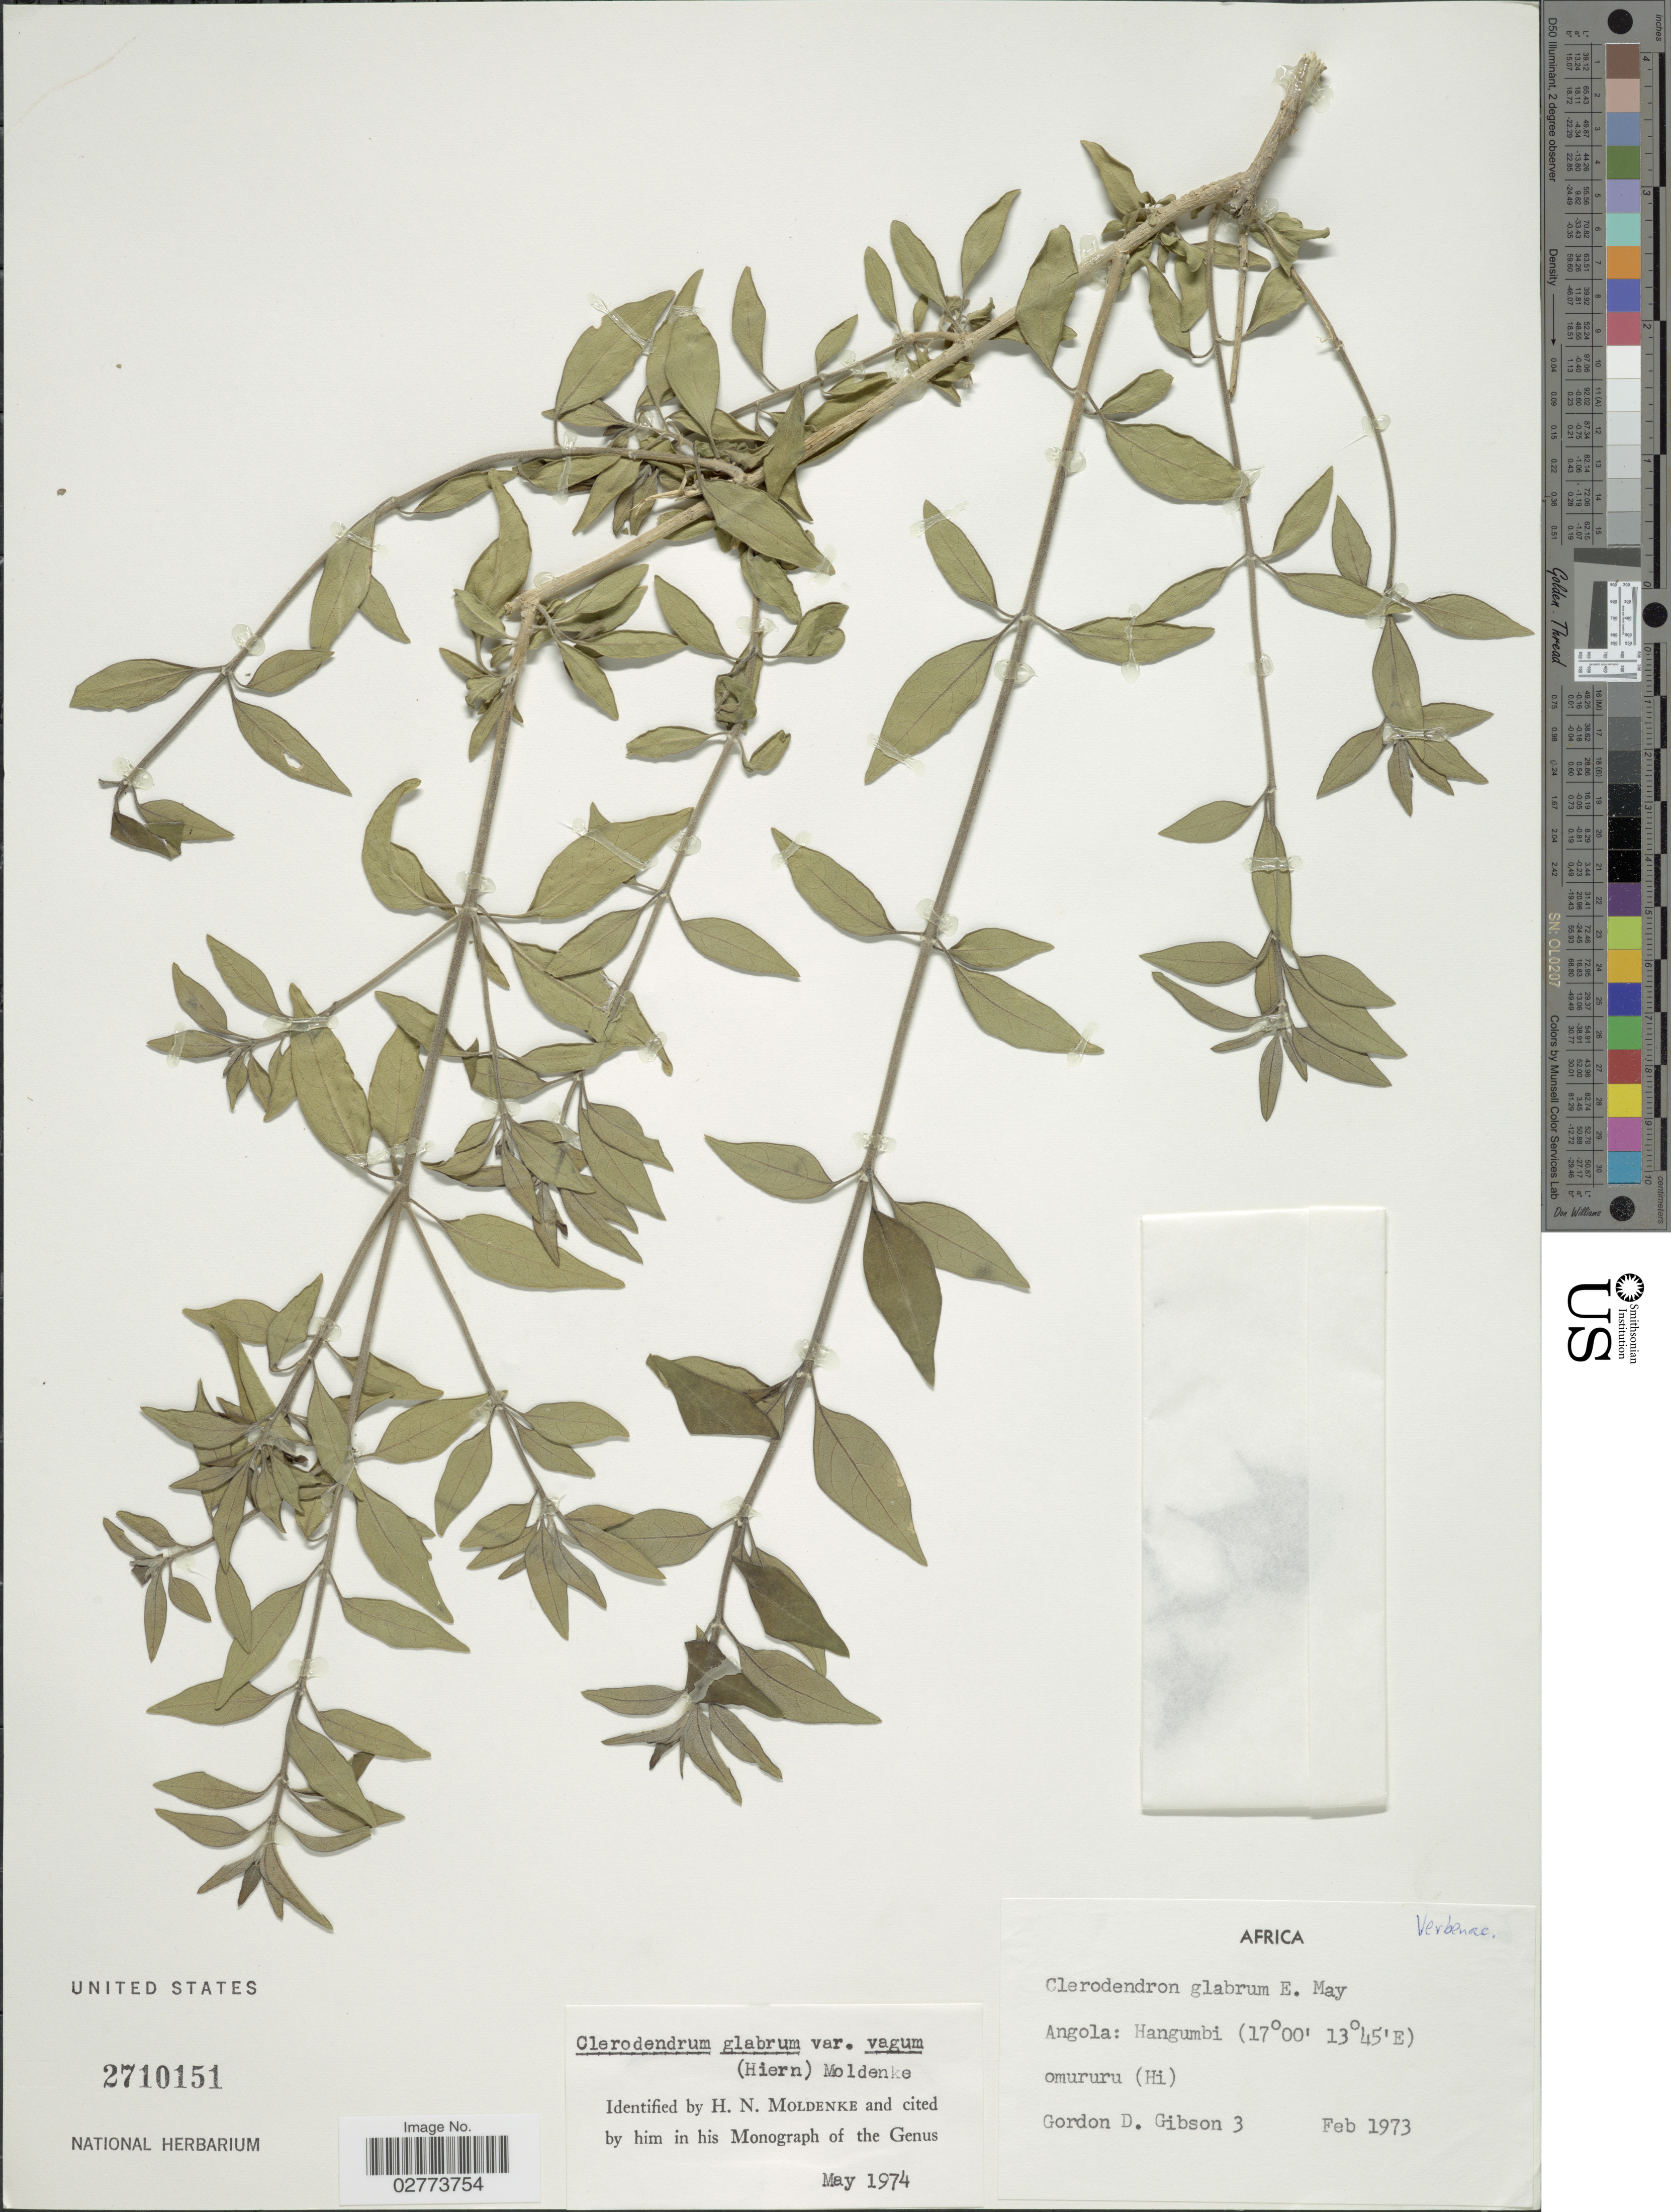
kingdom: Plantae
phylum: Tracheophyta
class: Magnoliopsida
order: Lamiales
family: Lamiaceae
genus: Clerodendrum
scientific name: Clerodendrum glabrum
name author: E. Mey.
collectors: G. D. Gibson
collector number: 3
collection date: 1973-02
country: Angola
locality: Hangumbi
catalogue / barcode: US 2710151